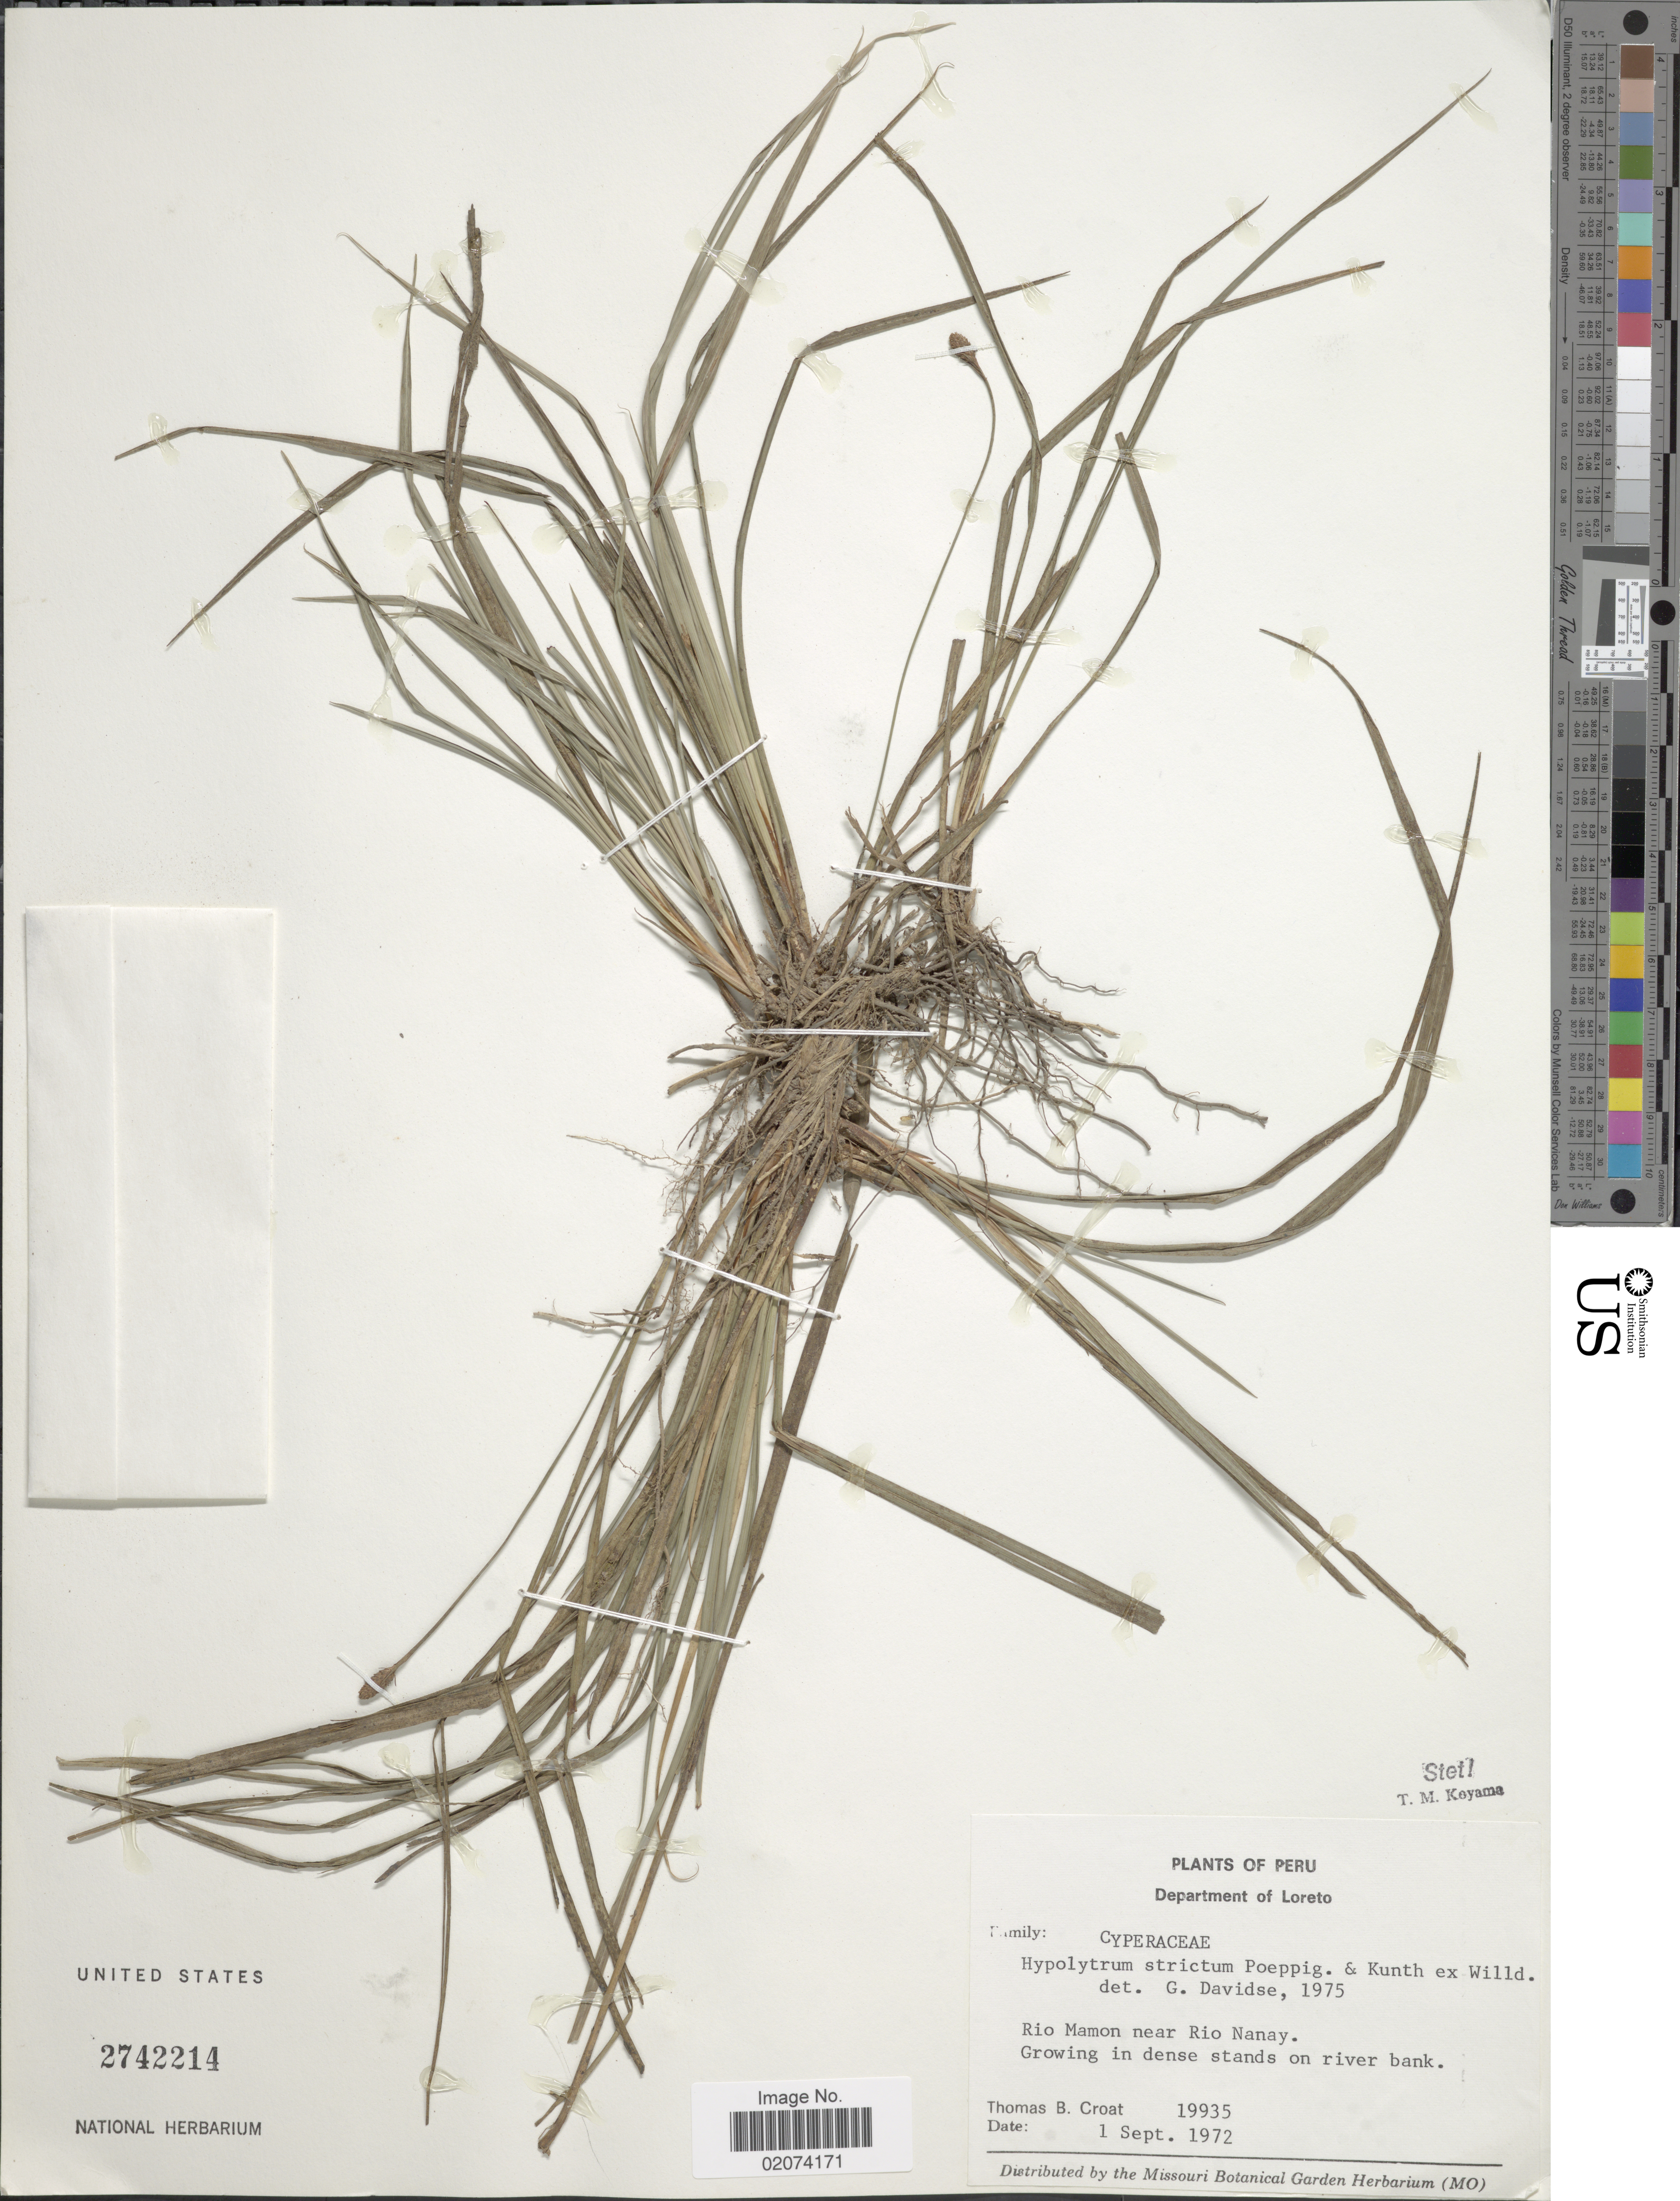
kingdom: Plantae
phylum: Tracheophyta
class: Liliopsida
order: Poales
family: Cyperaceae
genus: Hypolytrum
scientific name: Hypolytrum strictum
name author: Poepp. & Kunth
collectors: T. B. Croat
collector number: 19935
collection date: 1972-09-01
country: Peru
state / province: Loreto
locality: Department of Loreto, Rio MAmon near Nanay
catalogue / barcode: US 2742214